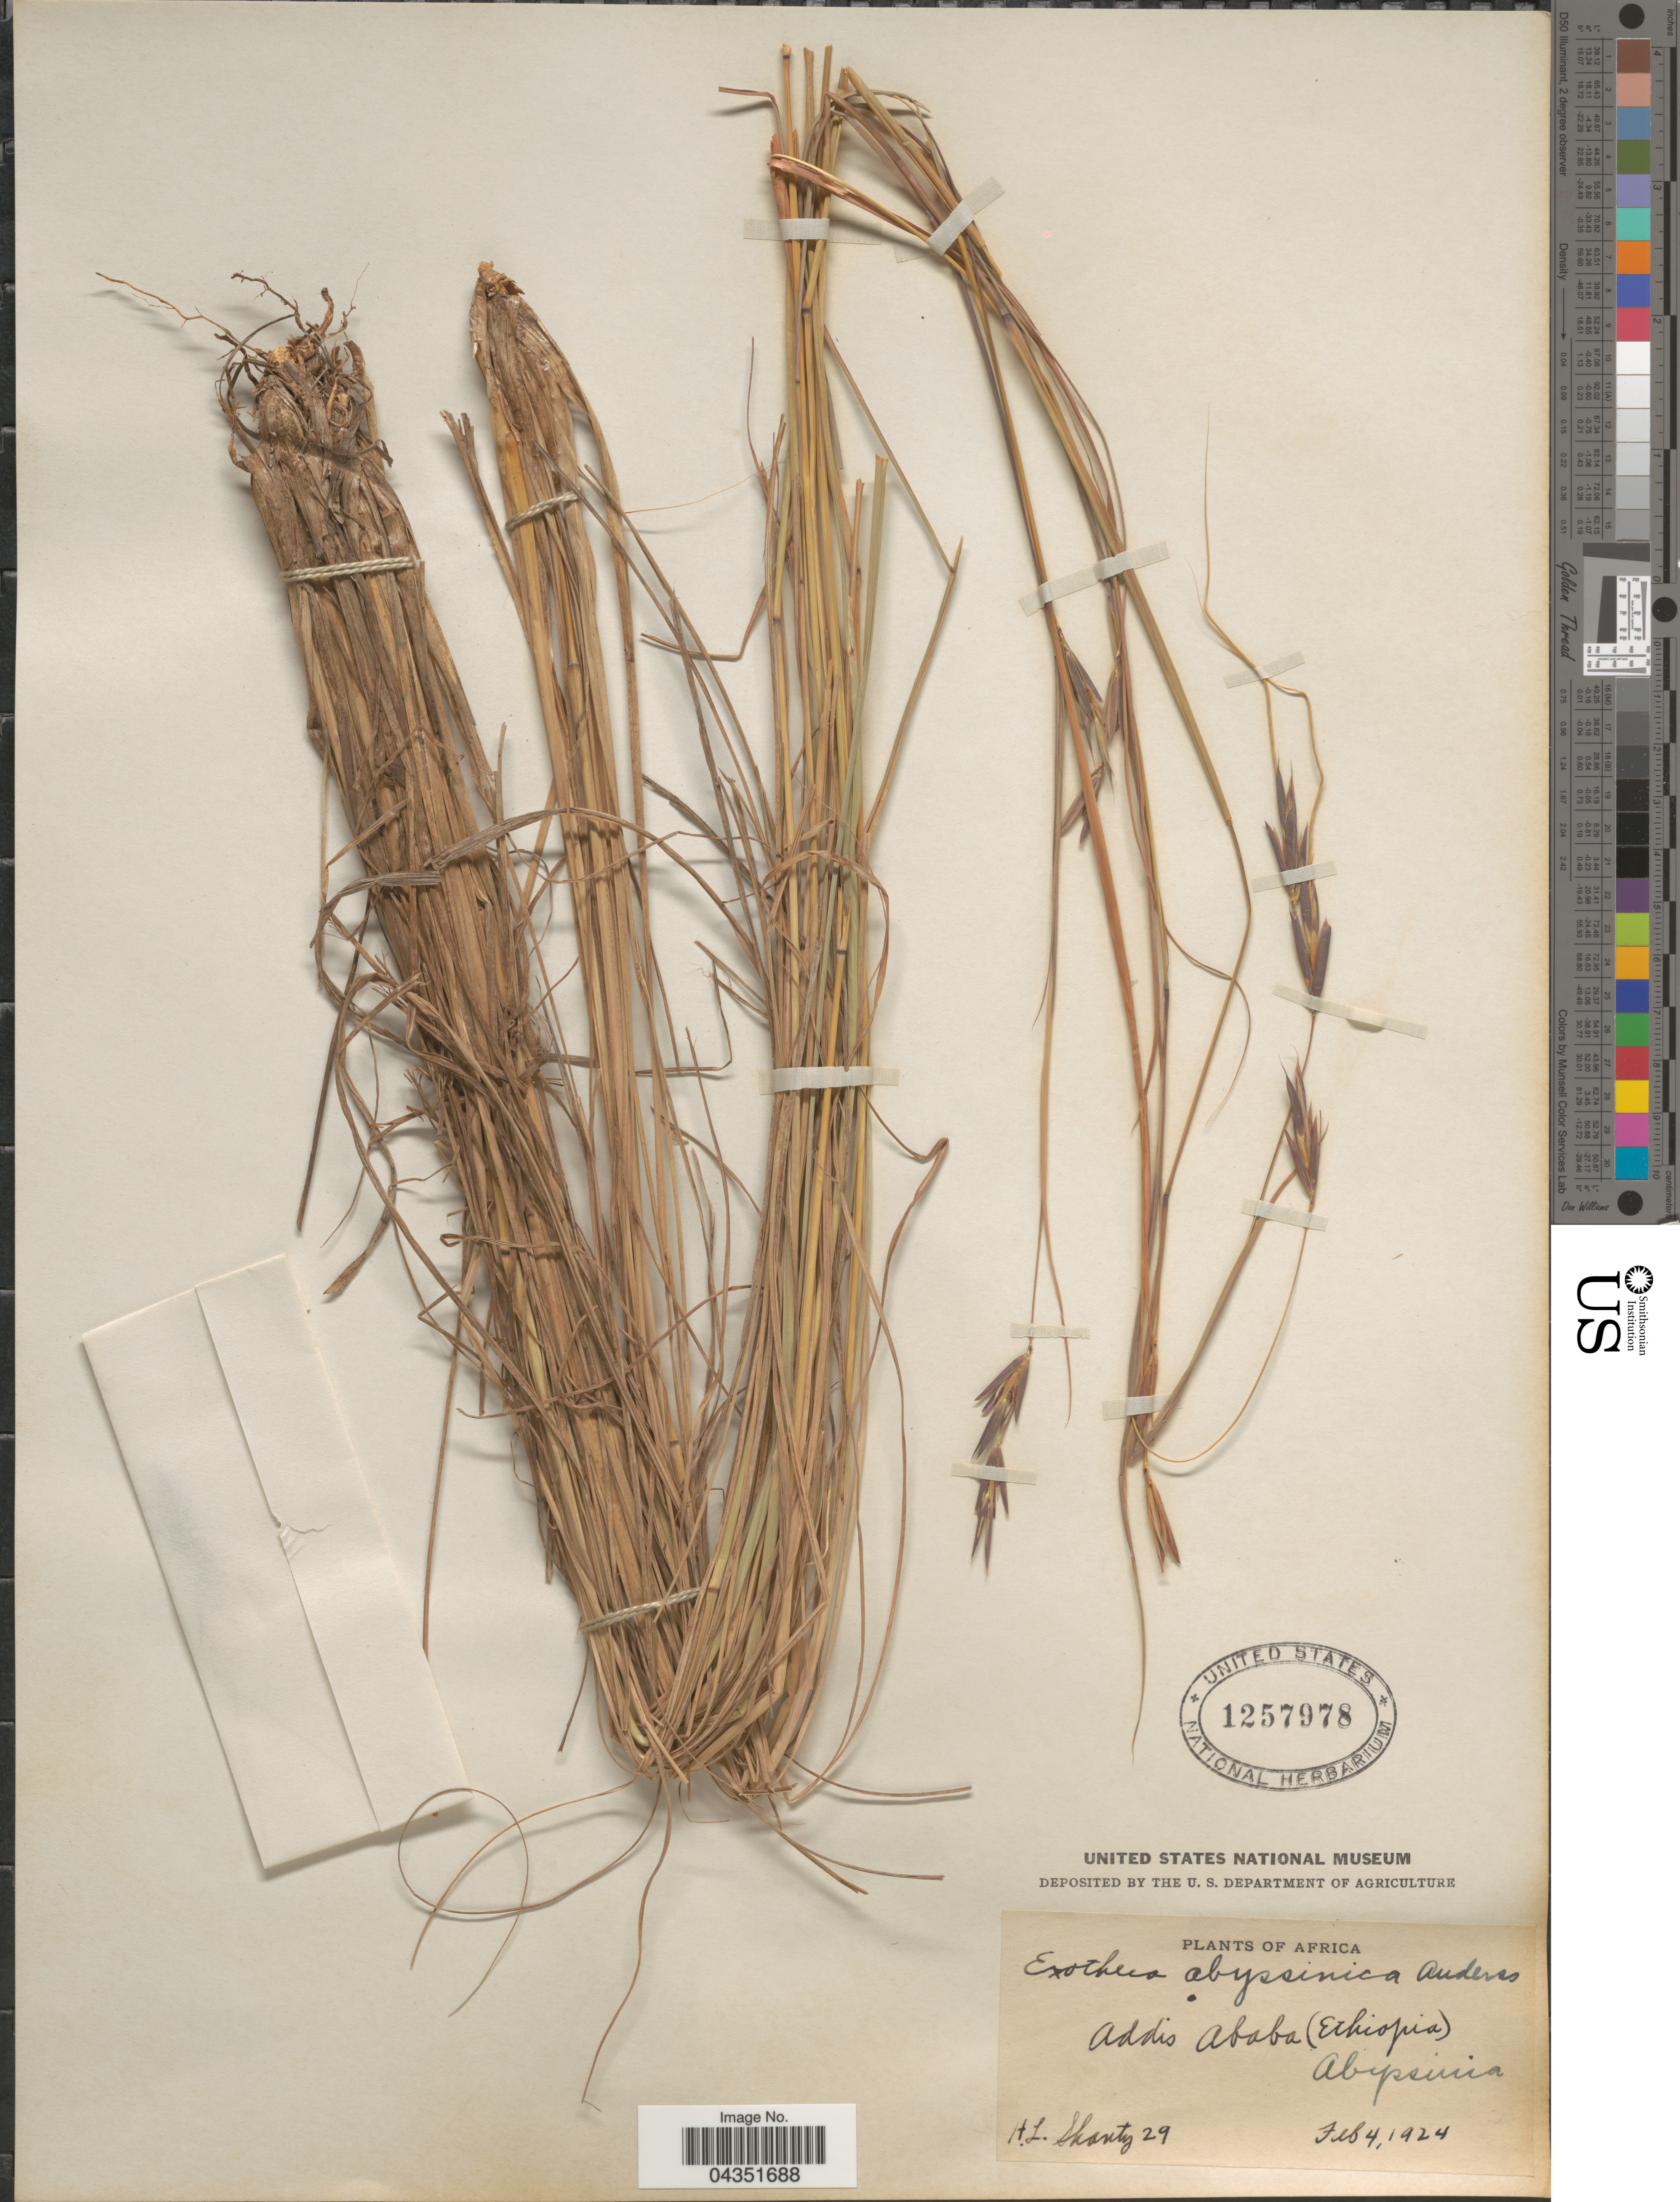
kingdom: Plantae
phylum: Tracheophyta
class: Liliopsida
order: Poales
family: Poaceae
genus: Exotheca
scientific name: Exotheca abyssinica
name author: (Hochst. ex A. Rich.) Andersson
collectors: H. Shantz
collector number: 29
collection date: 1924-02-04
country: Ethiopia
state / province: Addis Ababa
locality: Abyssinia.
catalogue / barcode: US 1257978